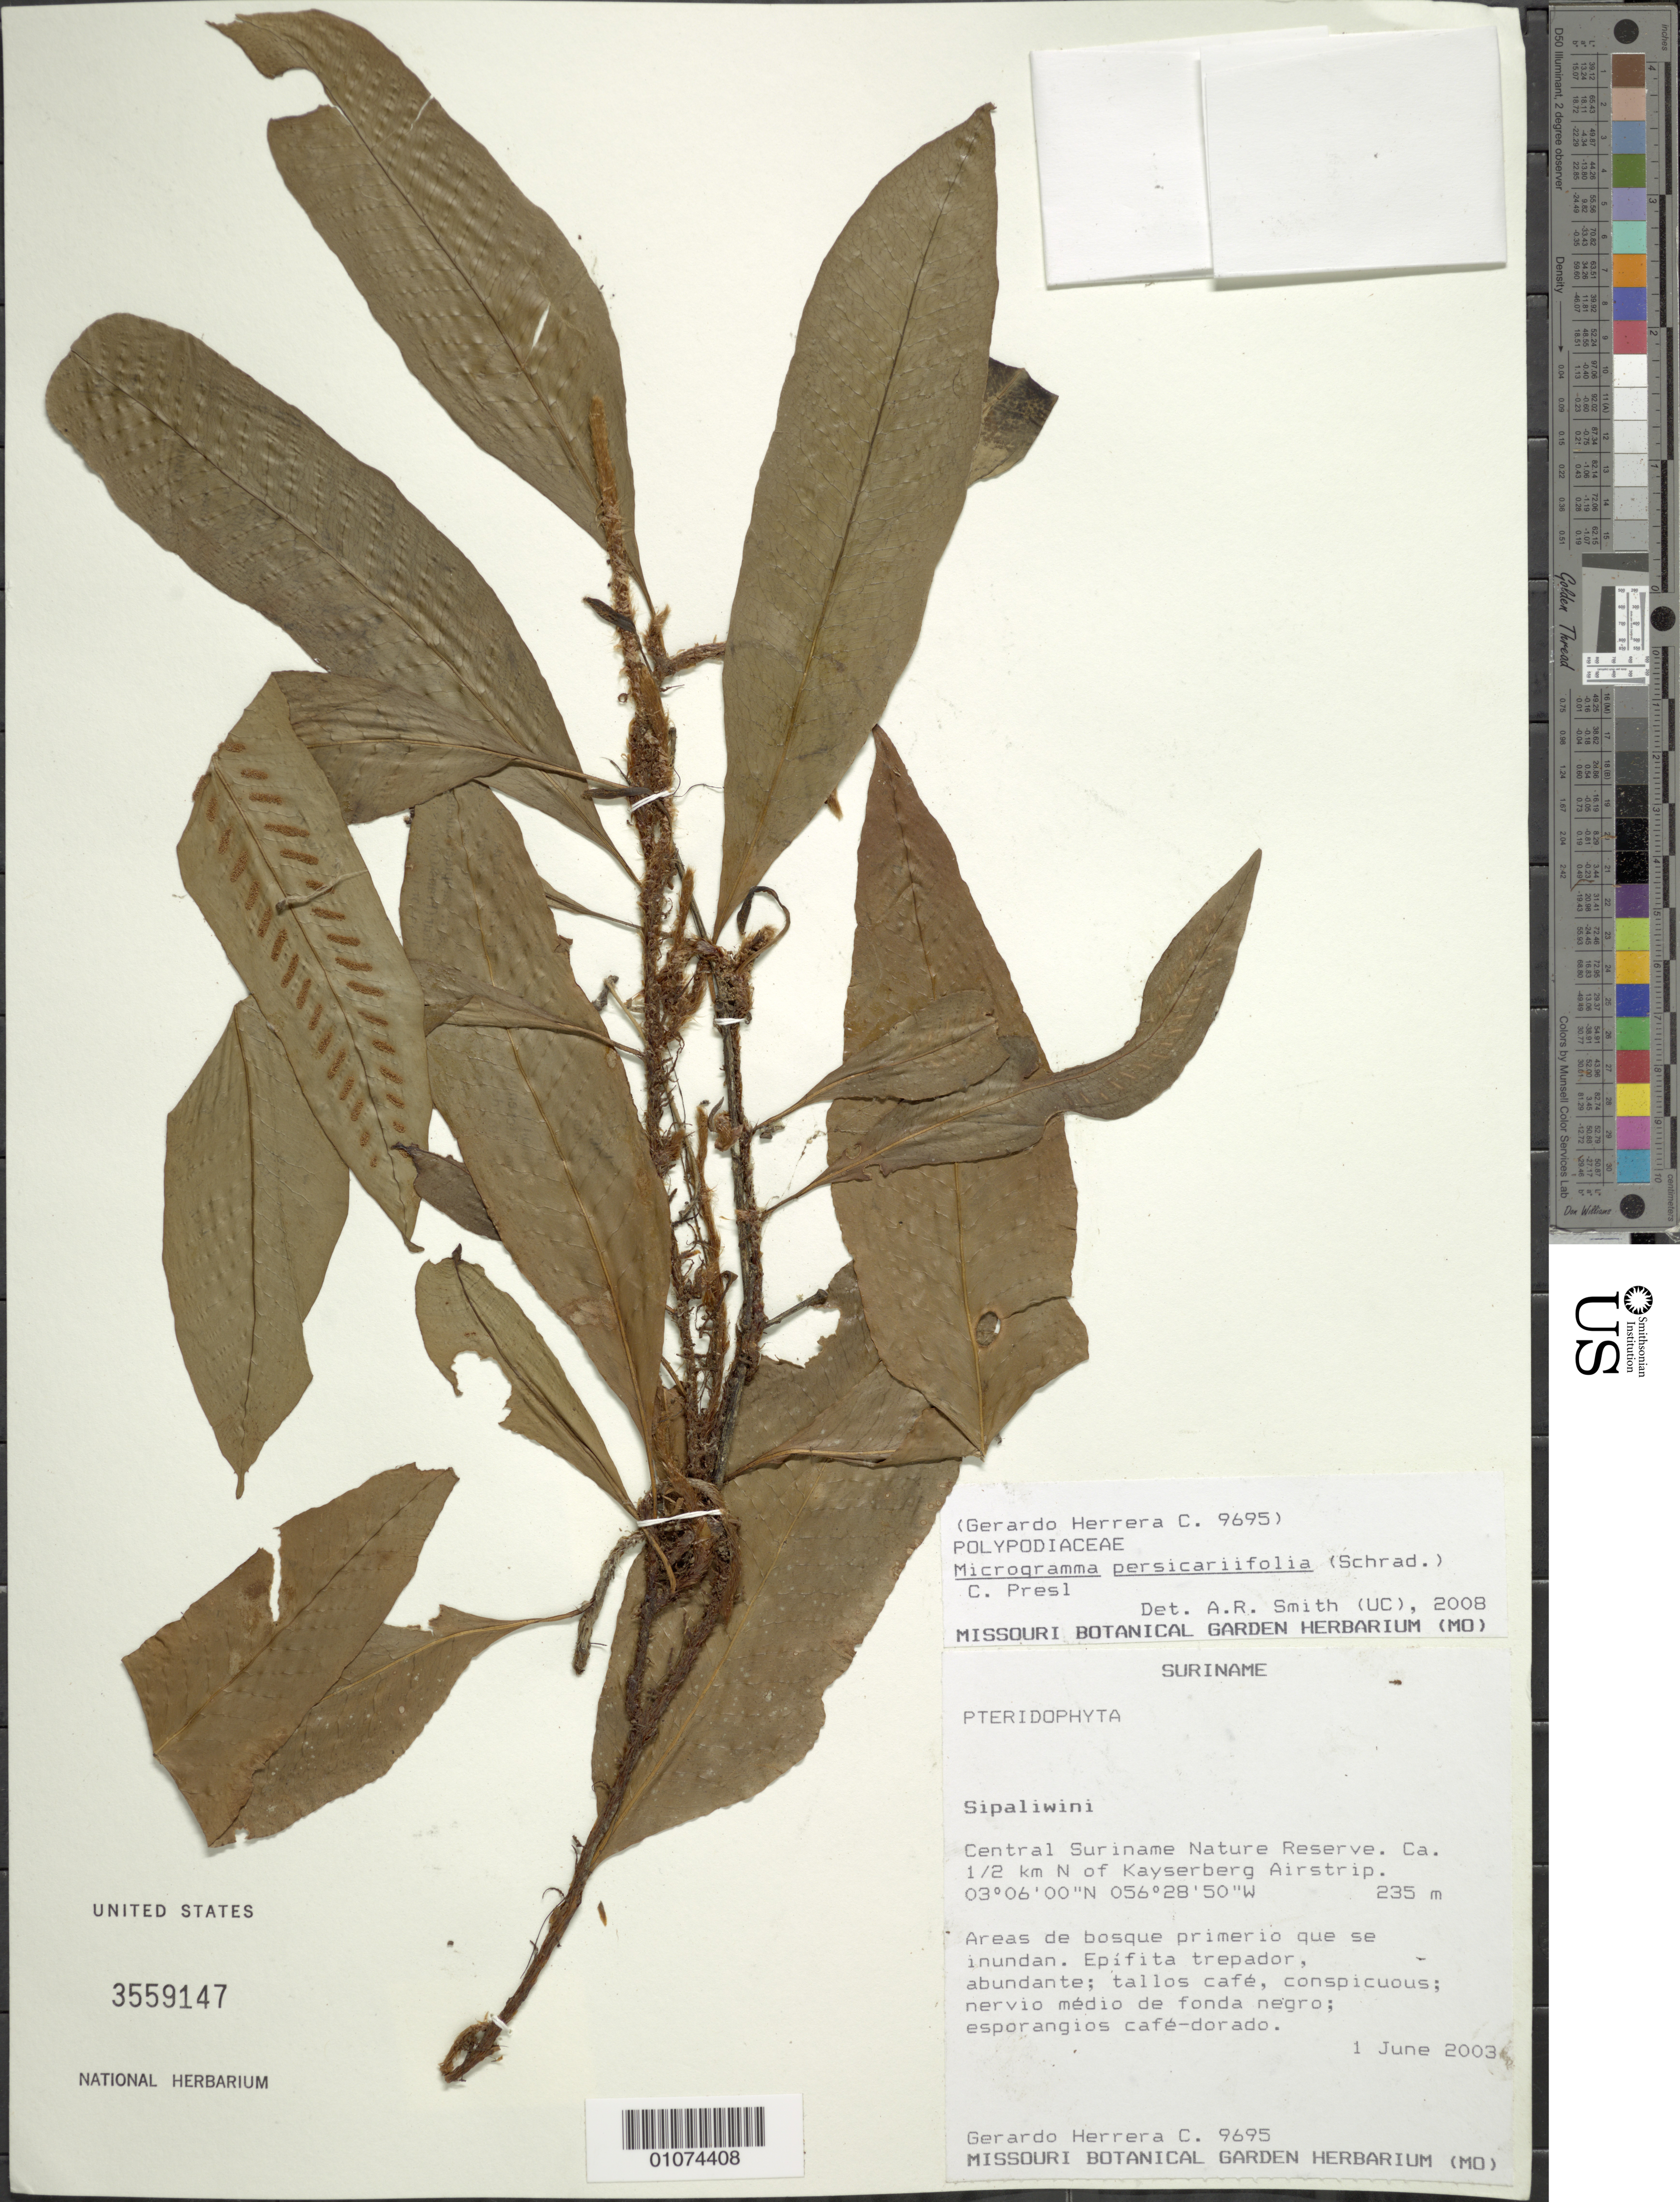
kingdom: Plantae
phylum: Tracheophyta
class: Polypodiopsida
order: Polypodiales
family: Polypodiaceae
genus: Microgramma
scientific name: Microgramma persicariifolia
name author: (Schrad.) C. Presl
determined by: Smith, Alan R., (UC)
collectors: G. Herrera Ch.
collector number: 9695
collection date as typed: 1-Jun-03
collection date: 2003-06-01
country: Suriname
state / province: Sipaliwini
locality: Central Suriname Nature Reserve. Ca. 1/2 km N of Kayersberg Airstrip.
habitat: Areas de bosque primario que se inundan.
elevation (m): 235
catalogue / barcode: US 3559147